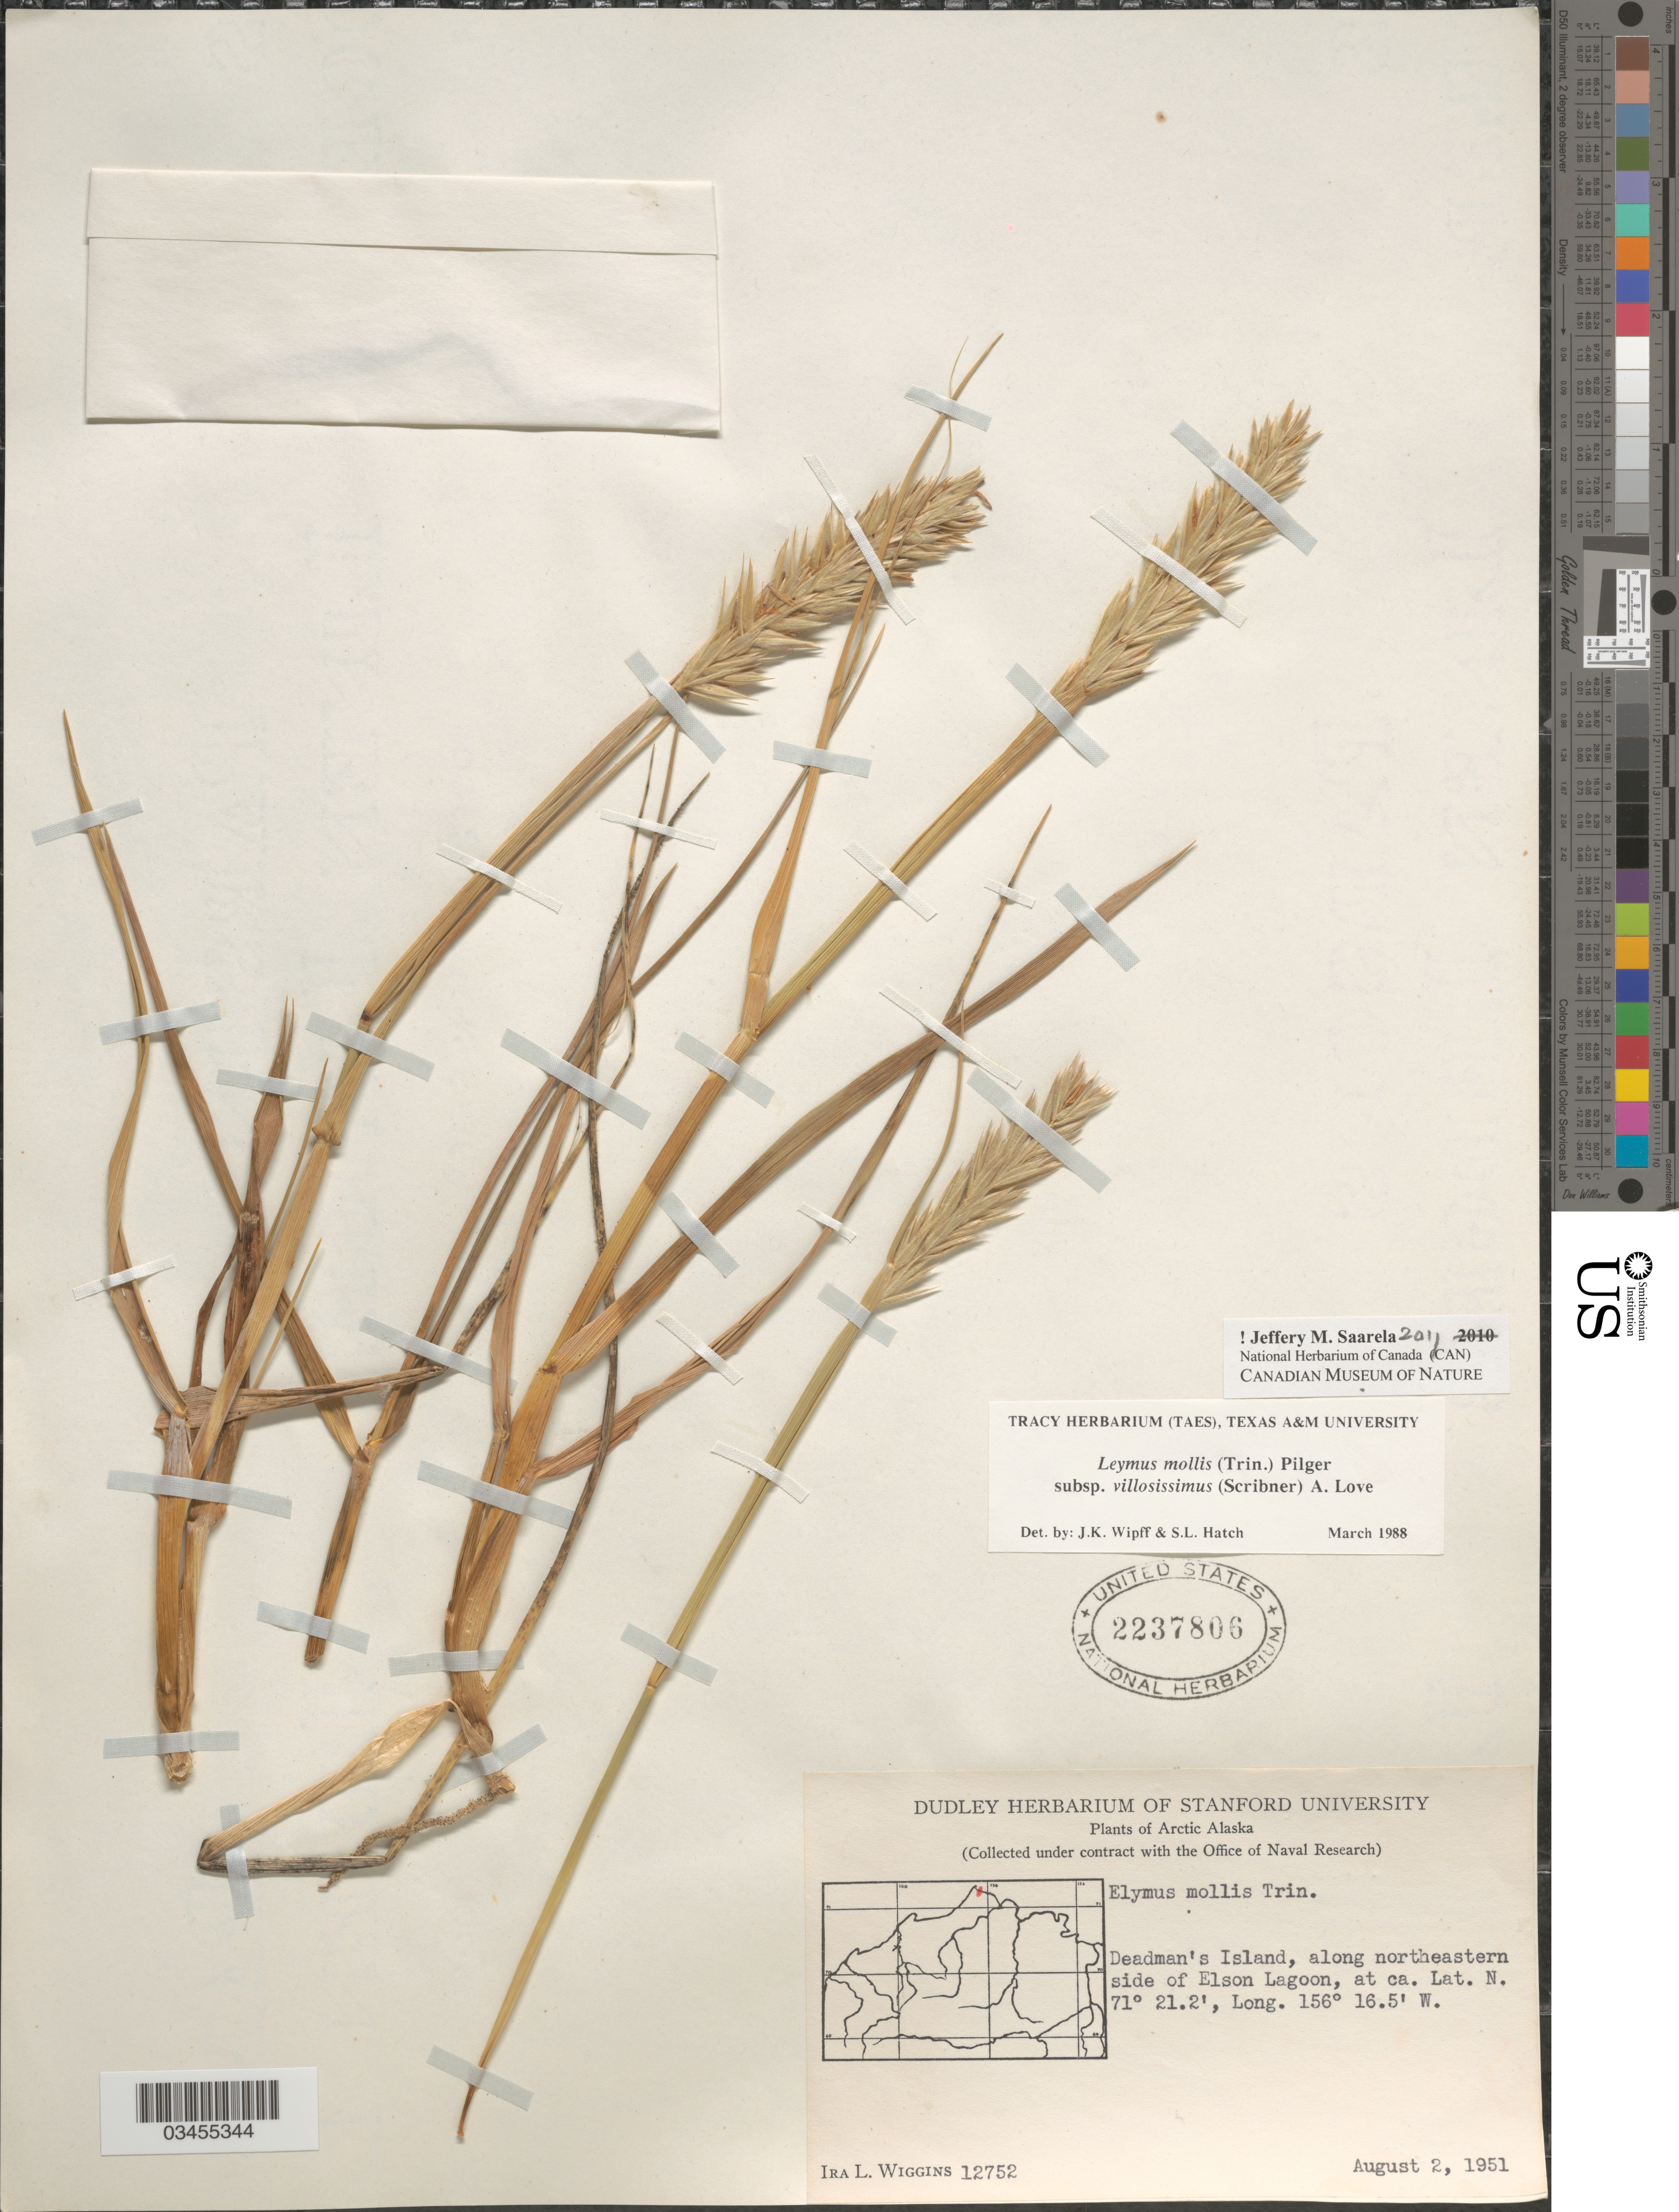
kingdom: Plantae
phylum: Tracheophyta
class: Liliopsida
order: Poales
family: Poaceae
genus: Leymus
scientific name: Leymus mollis subsp. villosissimus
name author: (Scribn.) Á. Löve & D. Löve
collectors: I. L. Wiggins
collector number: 12752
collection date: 1951-08-02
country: United States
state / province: Alaska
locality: Arctic Alaska. Deadman's Island, along northeastern side of Elson Lagoon.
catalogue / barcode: US 2237806